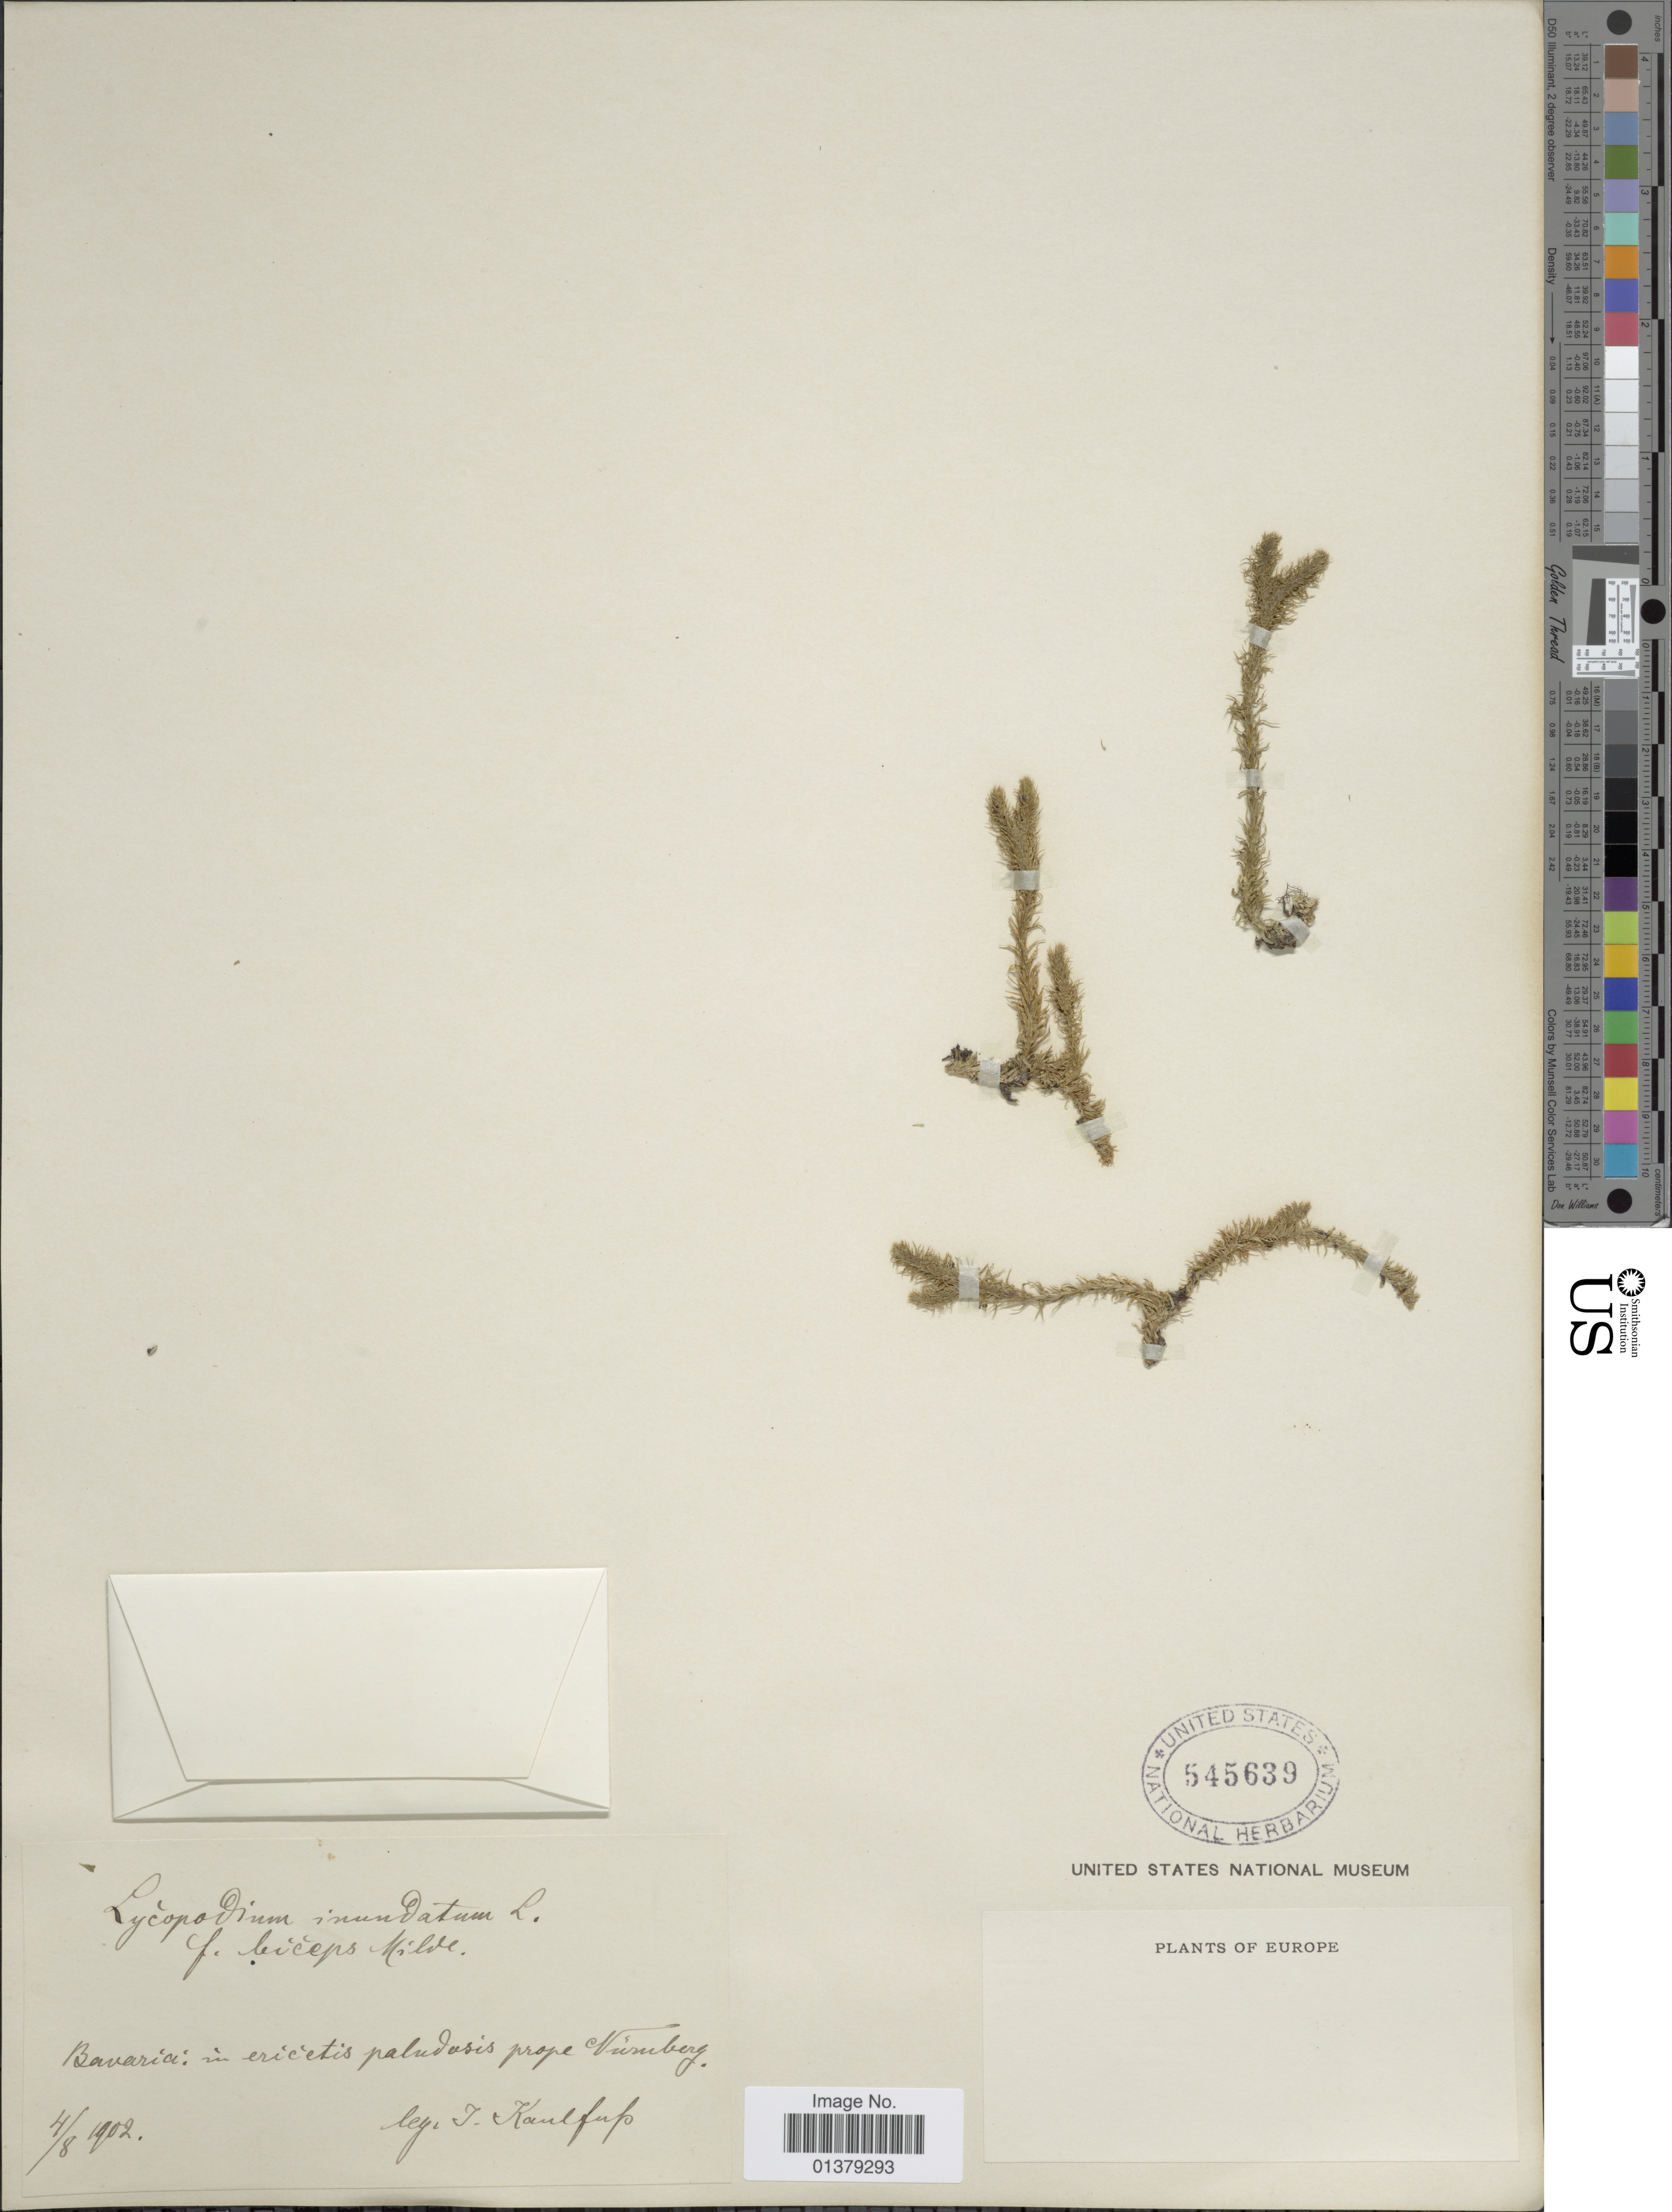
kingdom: Plantae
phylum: Tracheophyta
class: Lycopodiopsida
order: Lycopodiales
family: Lycopodiaceae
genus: Lycopodiella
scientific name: Lycopodiella inundata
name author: (L.) Holub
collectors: J. S. Kaulfuss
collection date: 1902-08-04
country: Germany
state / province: Bayern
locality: Bavaria: in ericetis paludosis prope Vürnberg [interpreted]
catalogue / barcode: US 545639